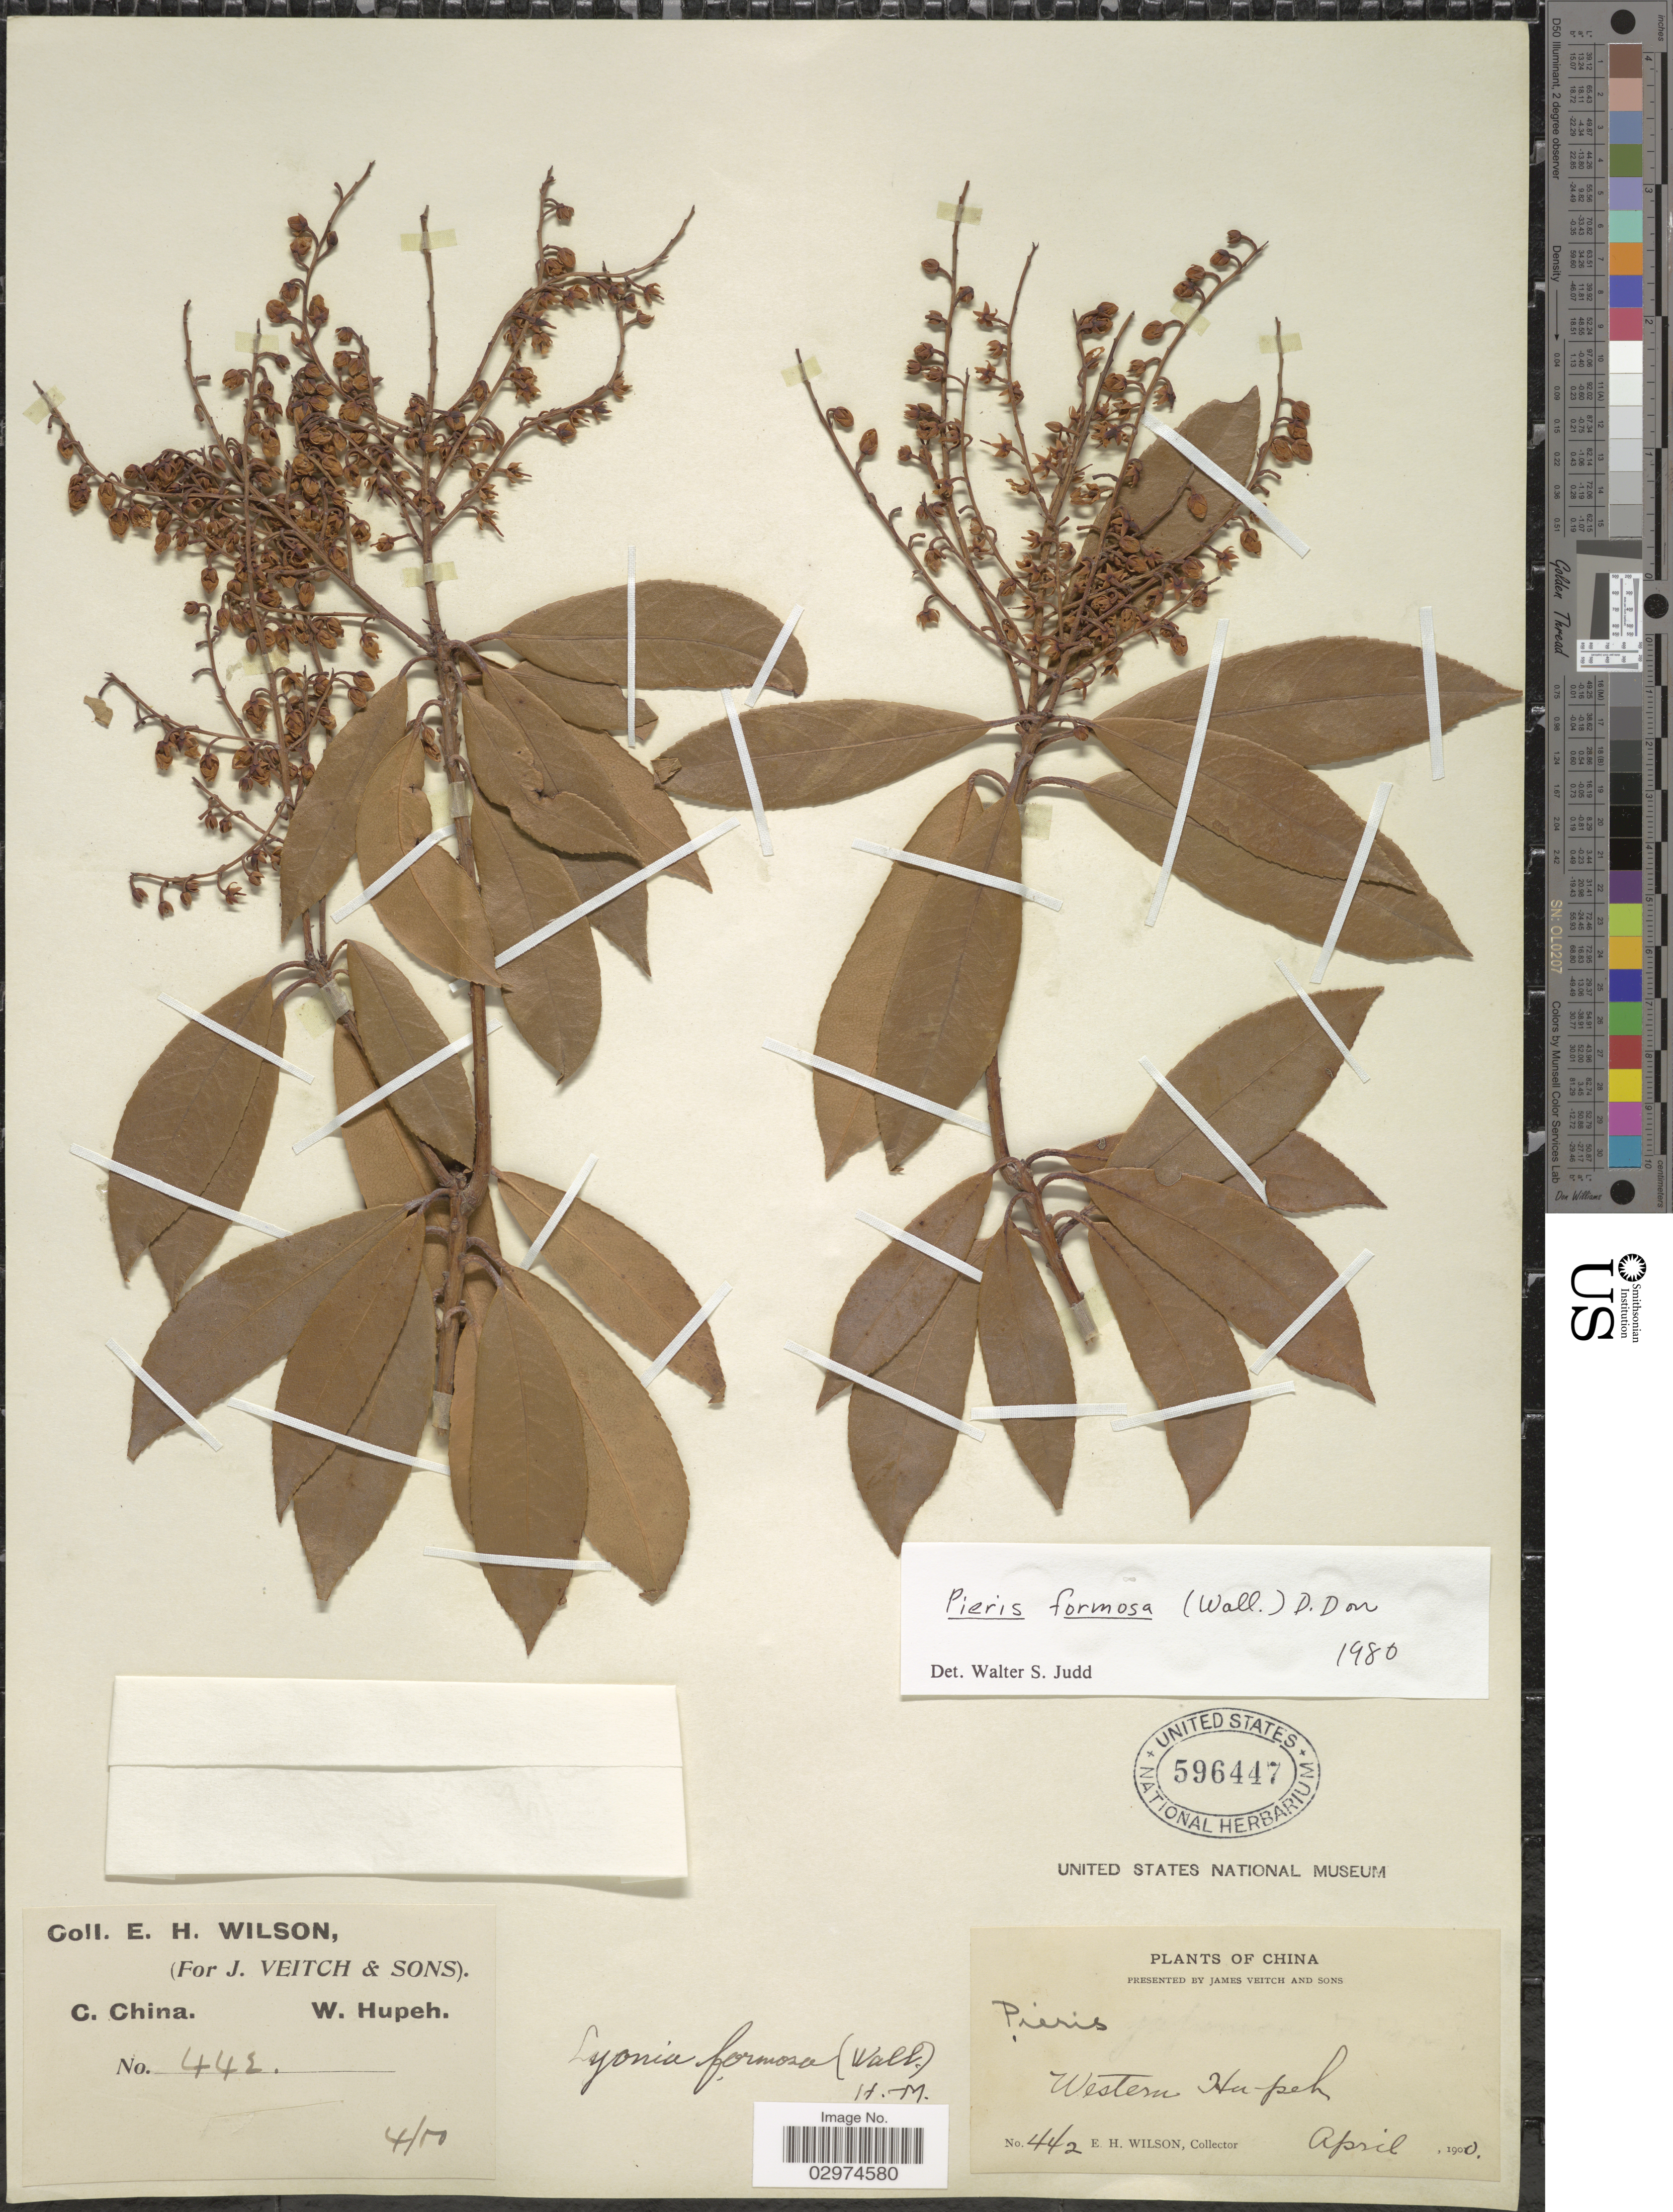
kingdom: Plantae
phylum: Tracheophyta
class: Magnoliopsida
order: Ericales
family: Ericaceae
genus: Pieris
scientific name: Pieris formosa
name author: (Wall.) D. Don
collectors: E. Wilson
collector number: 442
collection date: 1900-04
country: China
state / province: Hubei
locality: Western Hu-peh.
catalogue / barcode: US 596447